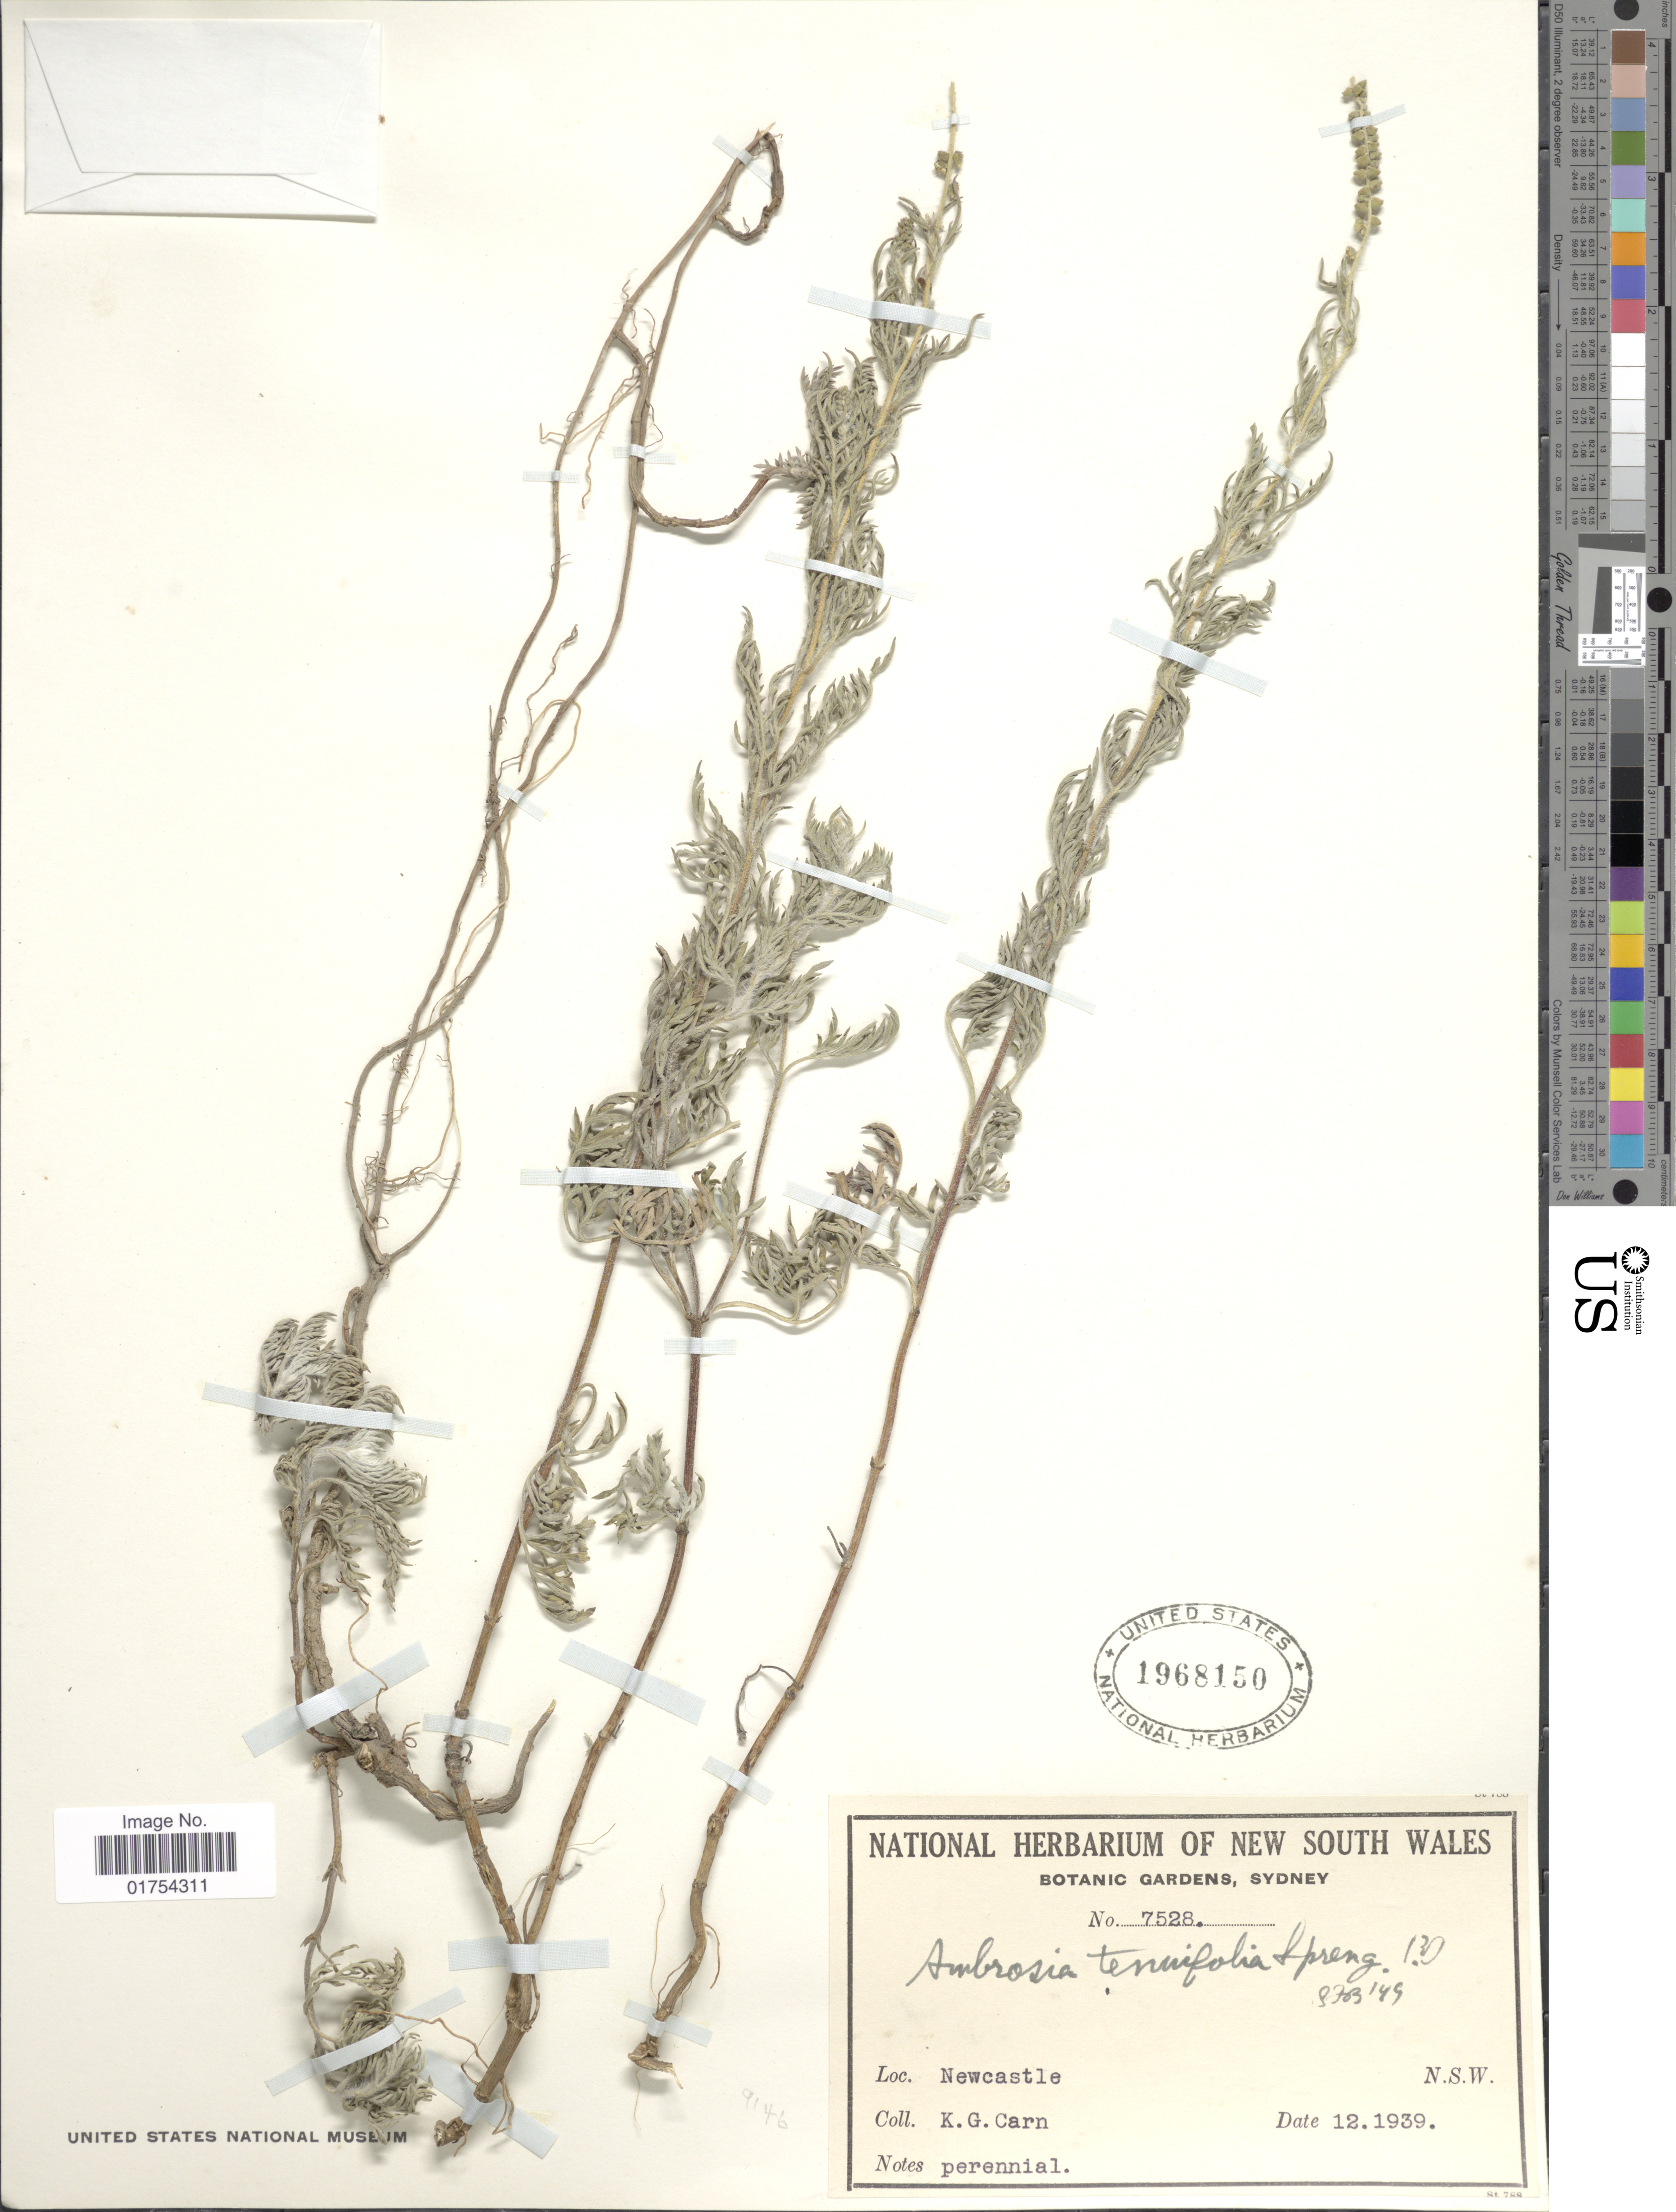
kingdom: Plantae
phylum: Tracheophyta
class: Magnoliopsida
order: Asterales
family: Asteraceae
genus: Ambrosia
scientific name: Ambrosia tenuifolia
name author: Spreng.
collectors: K. Carn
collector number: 7528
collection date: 1939-12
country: Australia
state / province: New South Wales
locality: Newcastle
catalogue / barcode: US 1968150